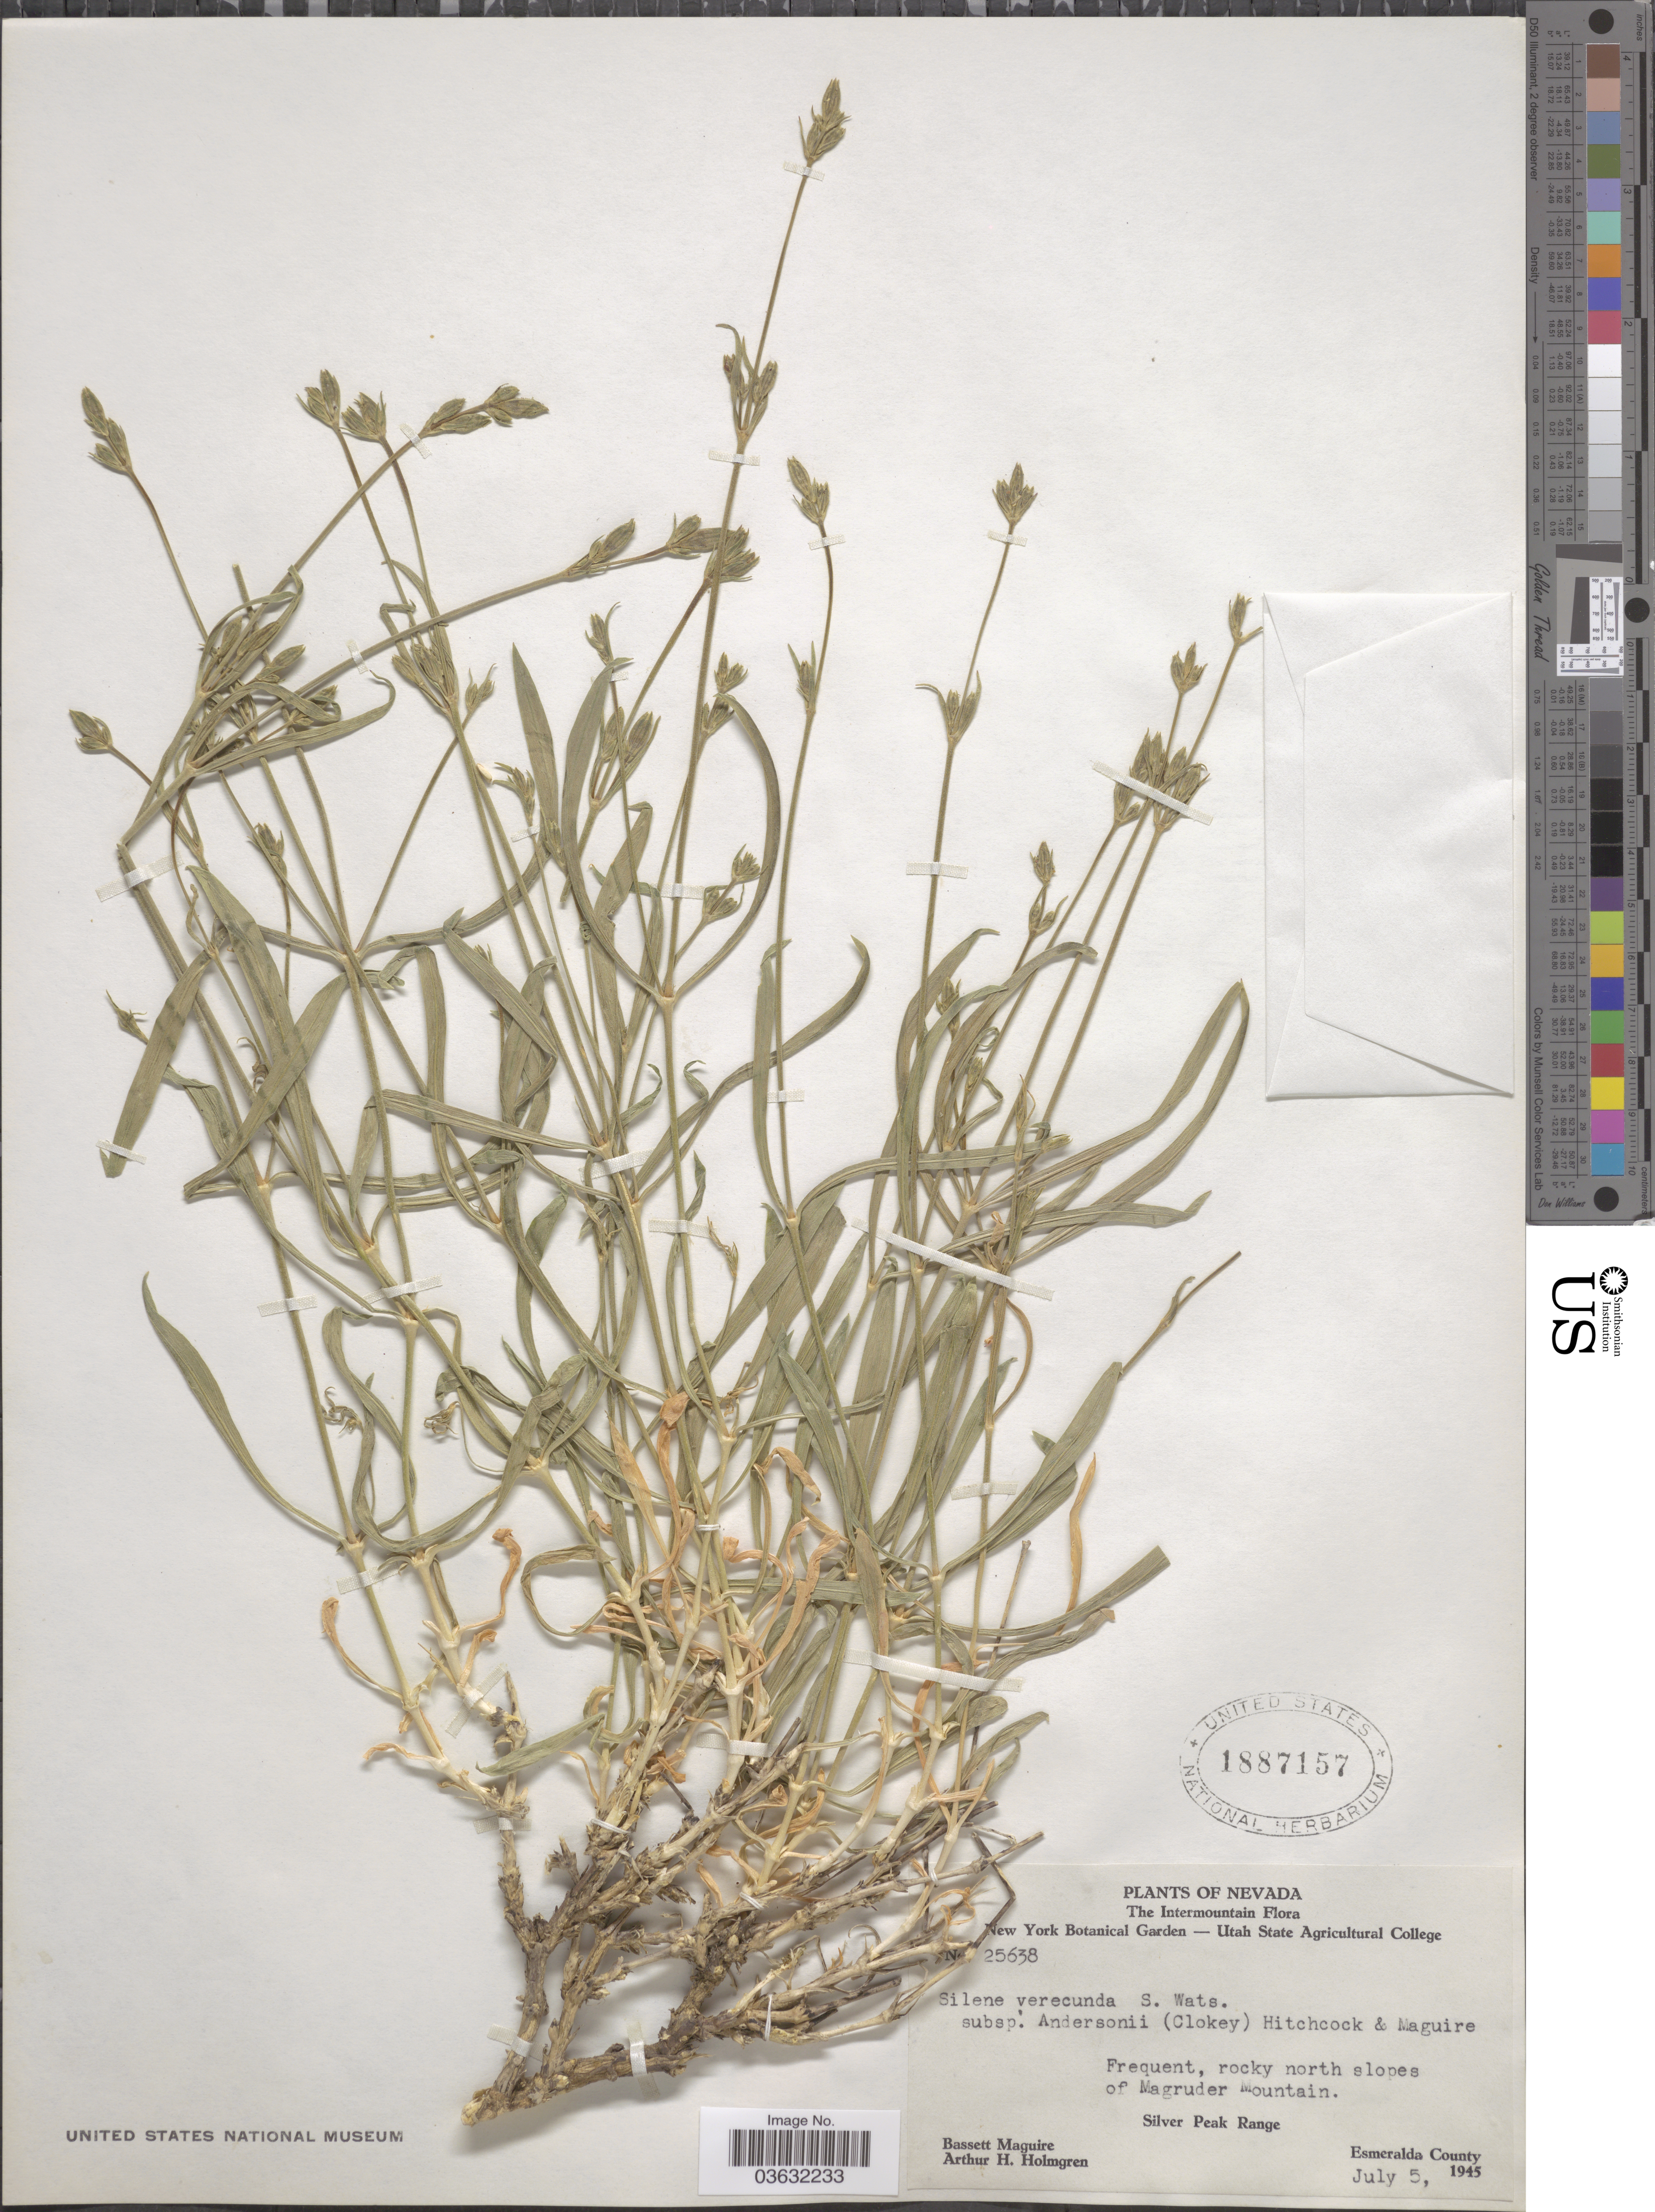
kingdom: Plantae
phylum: Tracheophyta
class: Magnoliopsida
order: Caryophyllales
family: Caryophyllaceae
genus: Silene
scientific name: Silene verecunda subsp. andersonii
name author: (Clokey) C.L. Hitchc. & Maguire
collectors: B. Maguire & A. H. Holmgren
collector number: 25638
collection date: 1945-07-05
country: United States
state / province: Nevada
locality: The Intermountain. Rocky north slopes of Magruder Mountain. Silver Peak Range. Esmeralda County.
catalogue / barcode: US 1887157